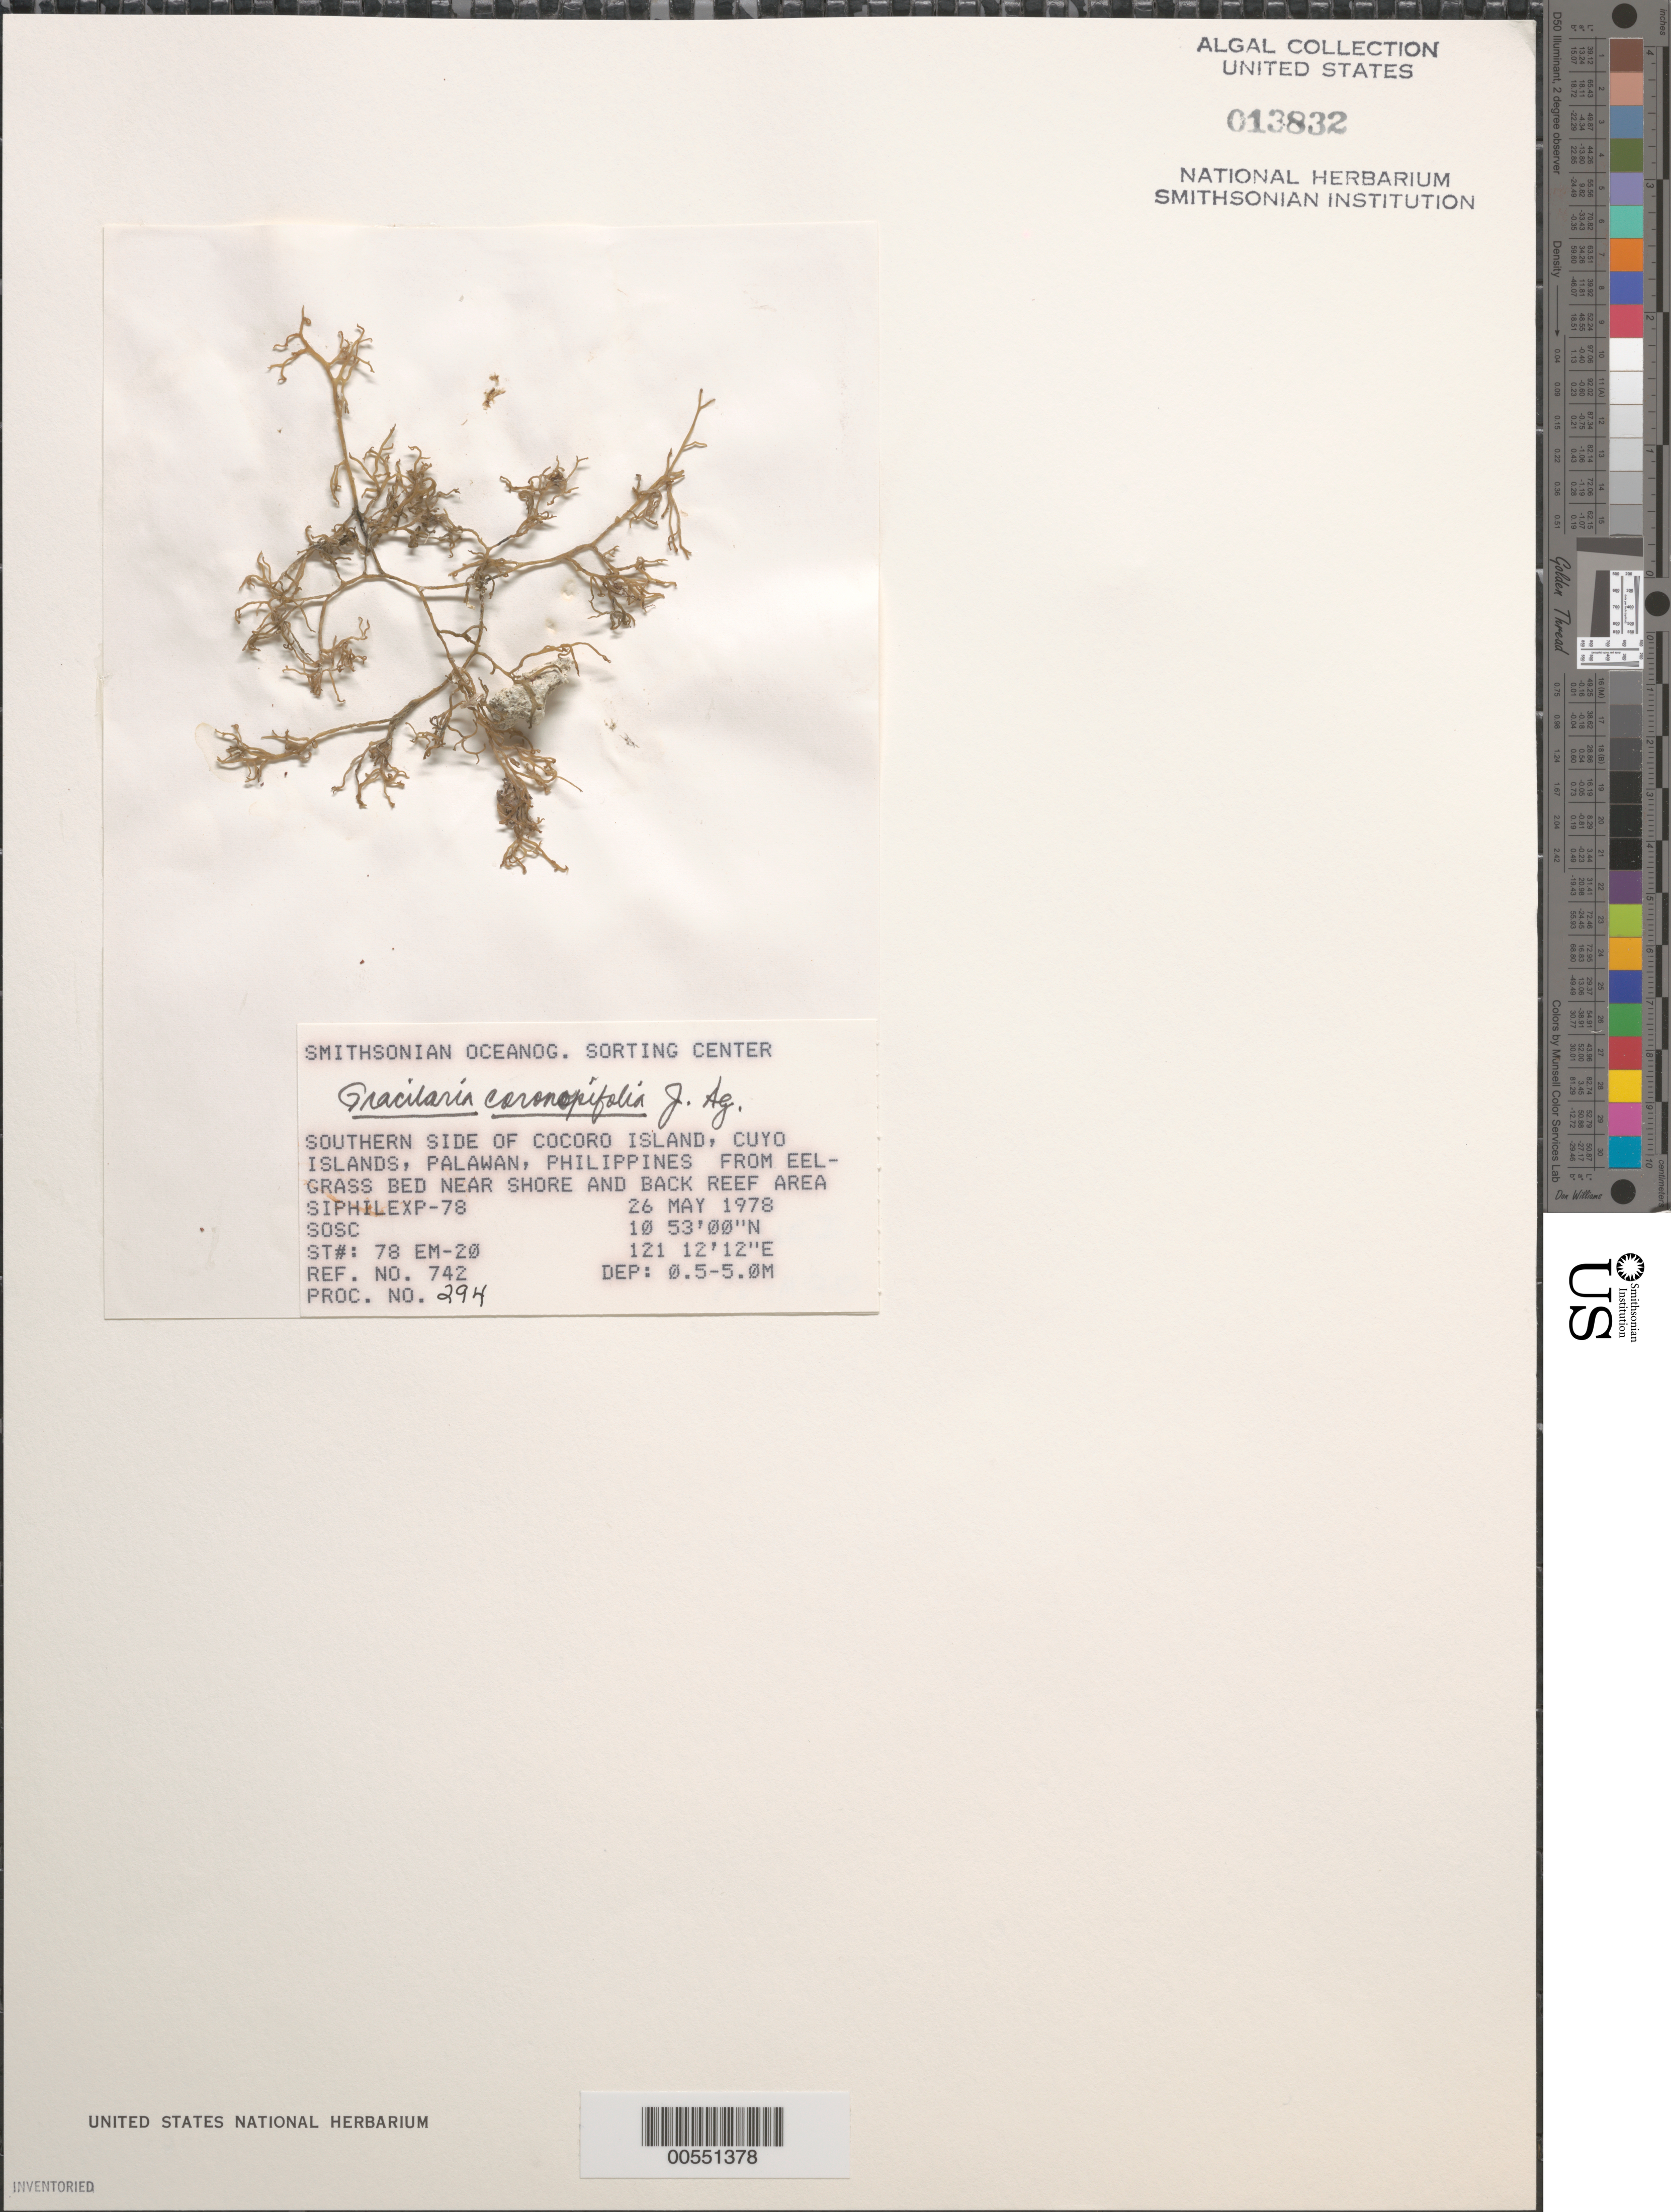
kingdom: Plantae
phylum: Rhodophyta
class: Florideophyceae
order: Gracilariales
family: Gracilariaceae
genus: Gracilaria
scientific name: Gracilaria coronopifolia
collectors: SOSC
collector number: Station 78 Em-20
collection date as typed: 26 May 1978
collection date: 1978-05-26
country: Philippines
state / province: Mimaropa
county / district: Palawan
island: Cocoro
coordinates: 10 53' 00" N, 121 12' 12" E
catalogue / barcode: US 13832